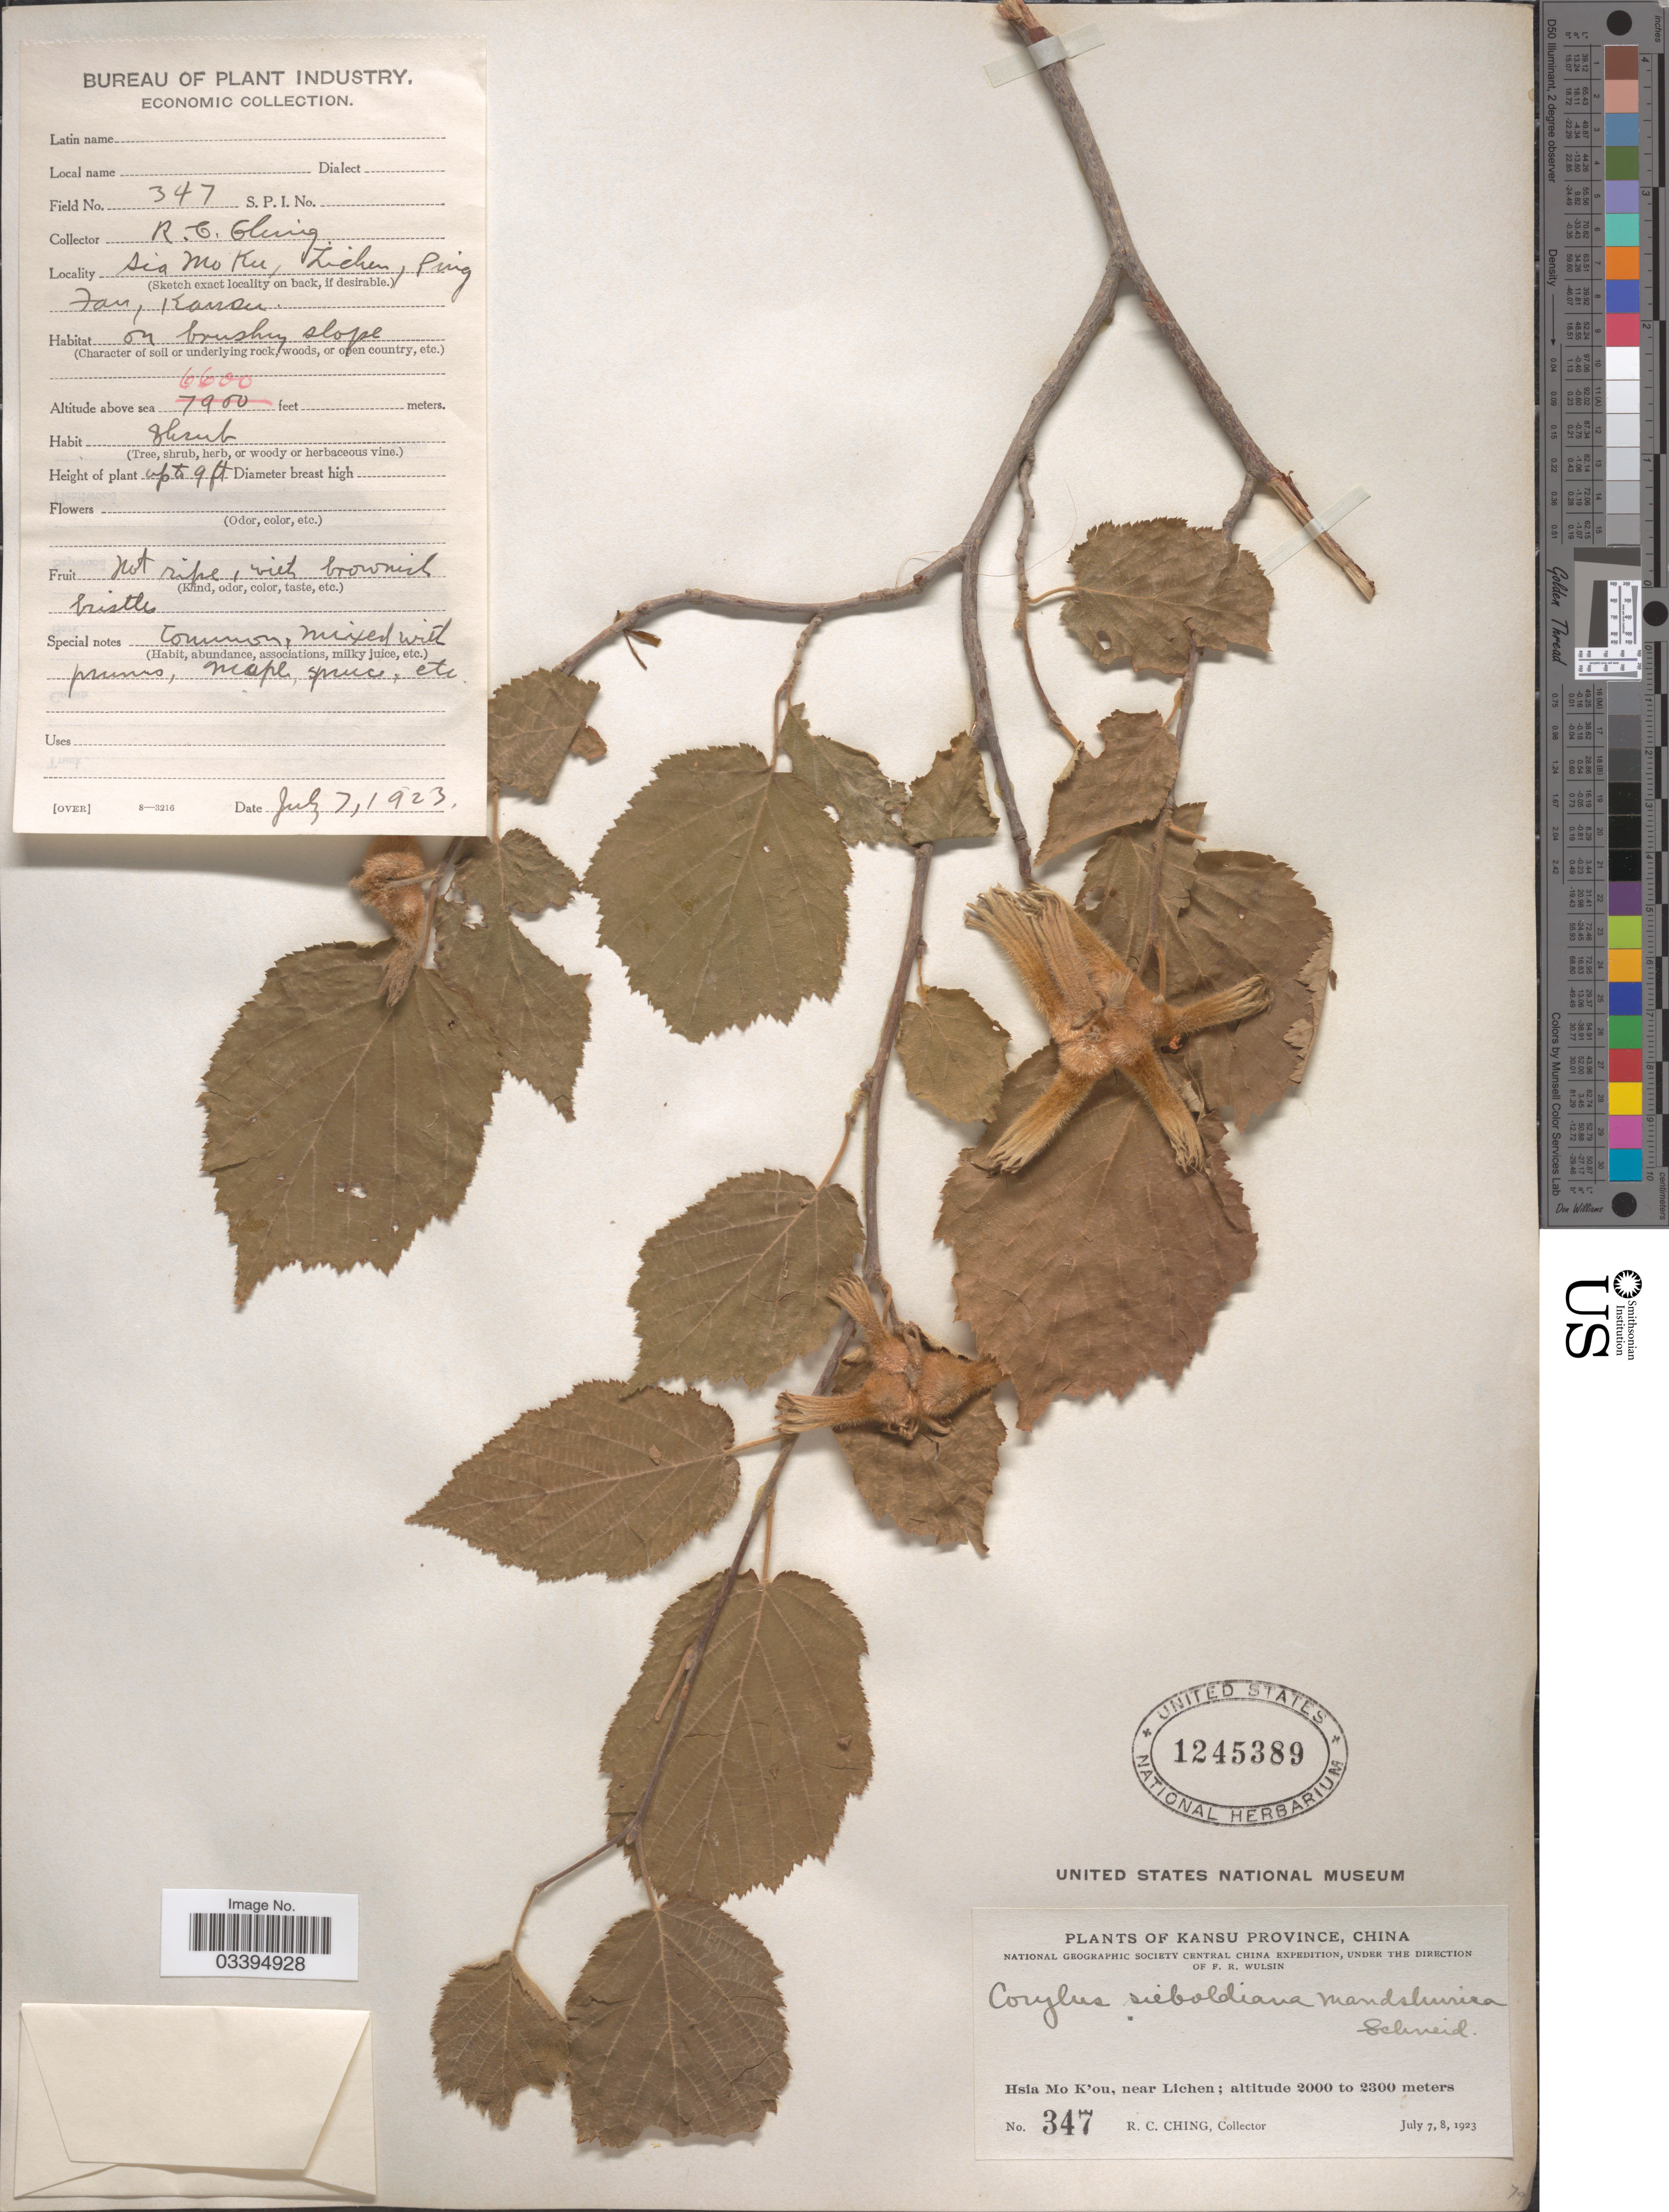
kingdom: Plantae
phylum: Tracheophyta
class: Magnoliopsida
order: Fagales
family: Betulaceae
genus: Corylus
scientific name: Corylus sieboldiana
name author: Blume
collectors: R. C. Ching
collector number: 347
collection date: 1923-07-07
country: China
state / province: Gansu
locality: Kansu Province. Hsia Mo K'ou, near Lichen. Sia Mo Ku, Lichen, Ping Fan.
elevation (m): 2012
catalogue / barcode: US 1245389